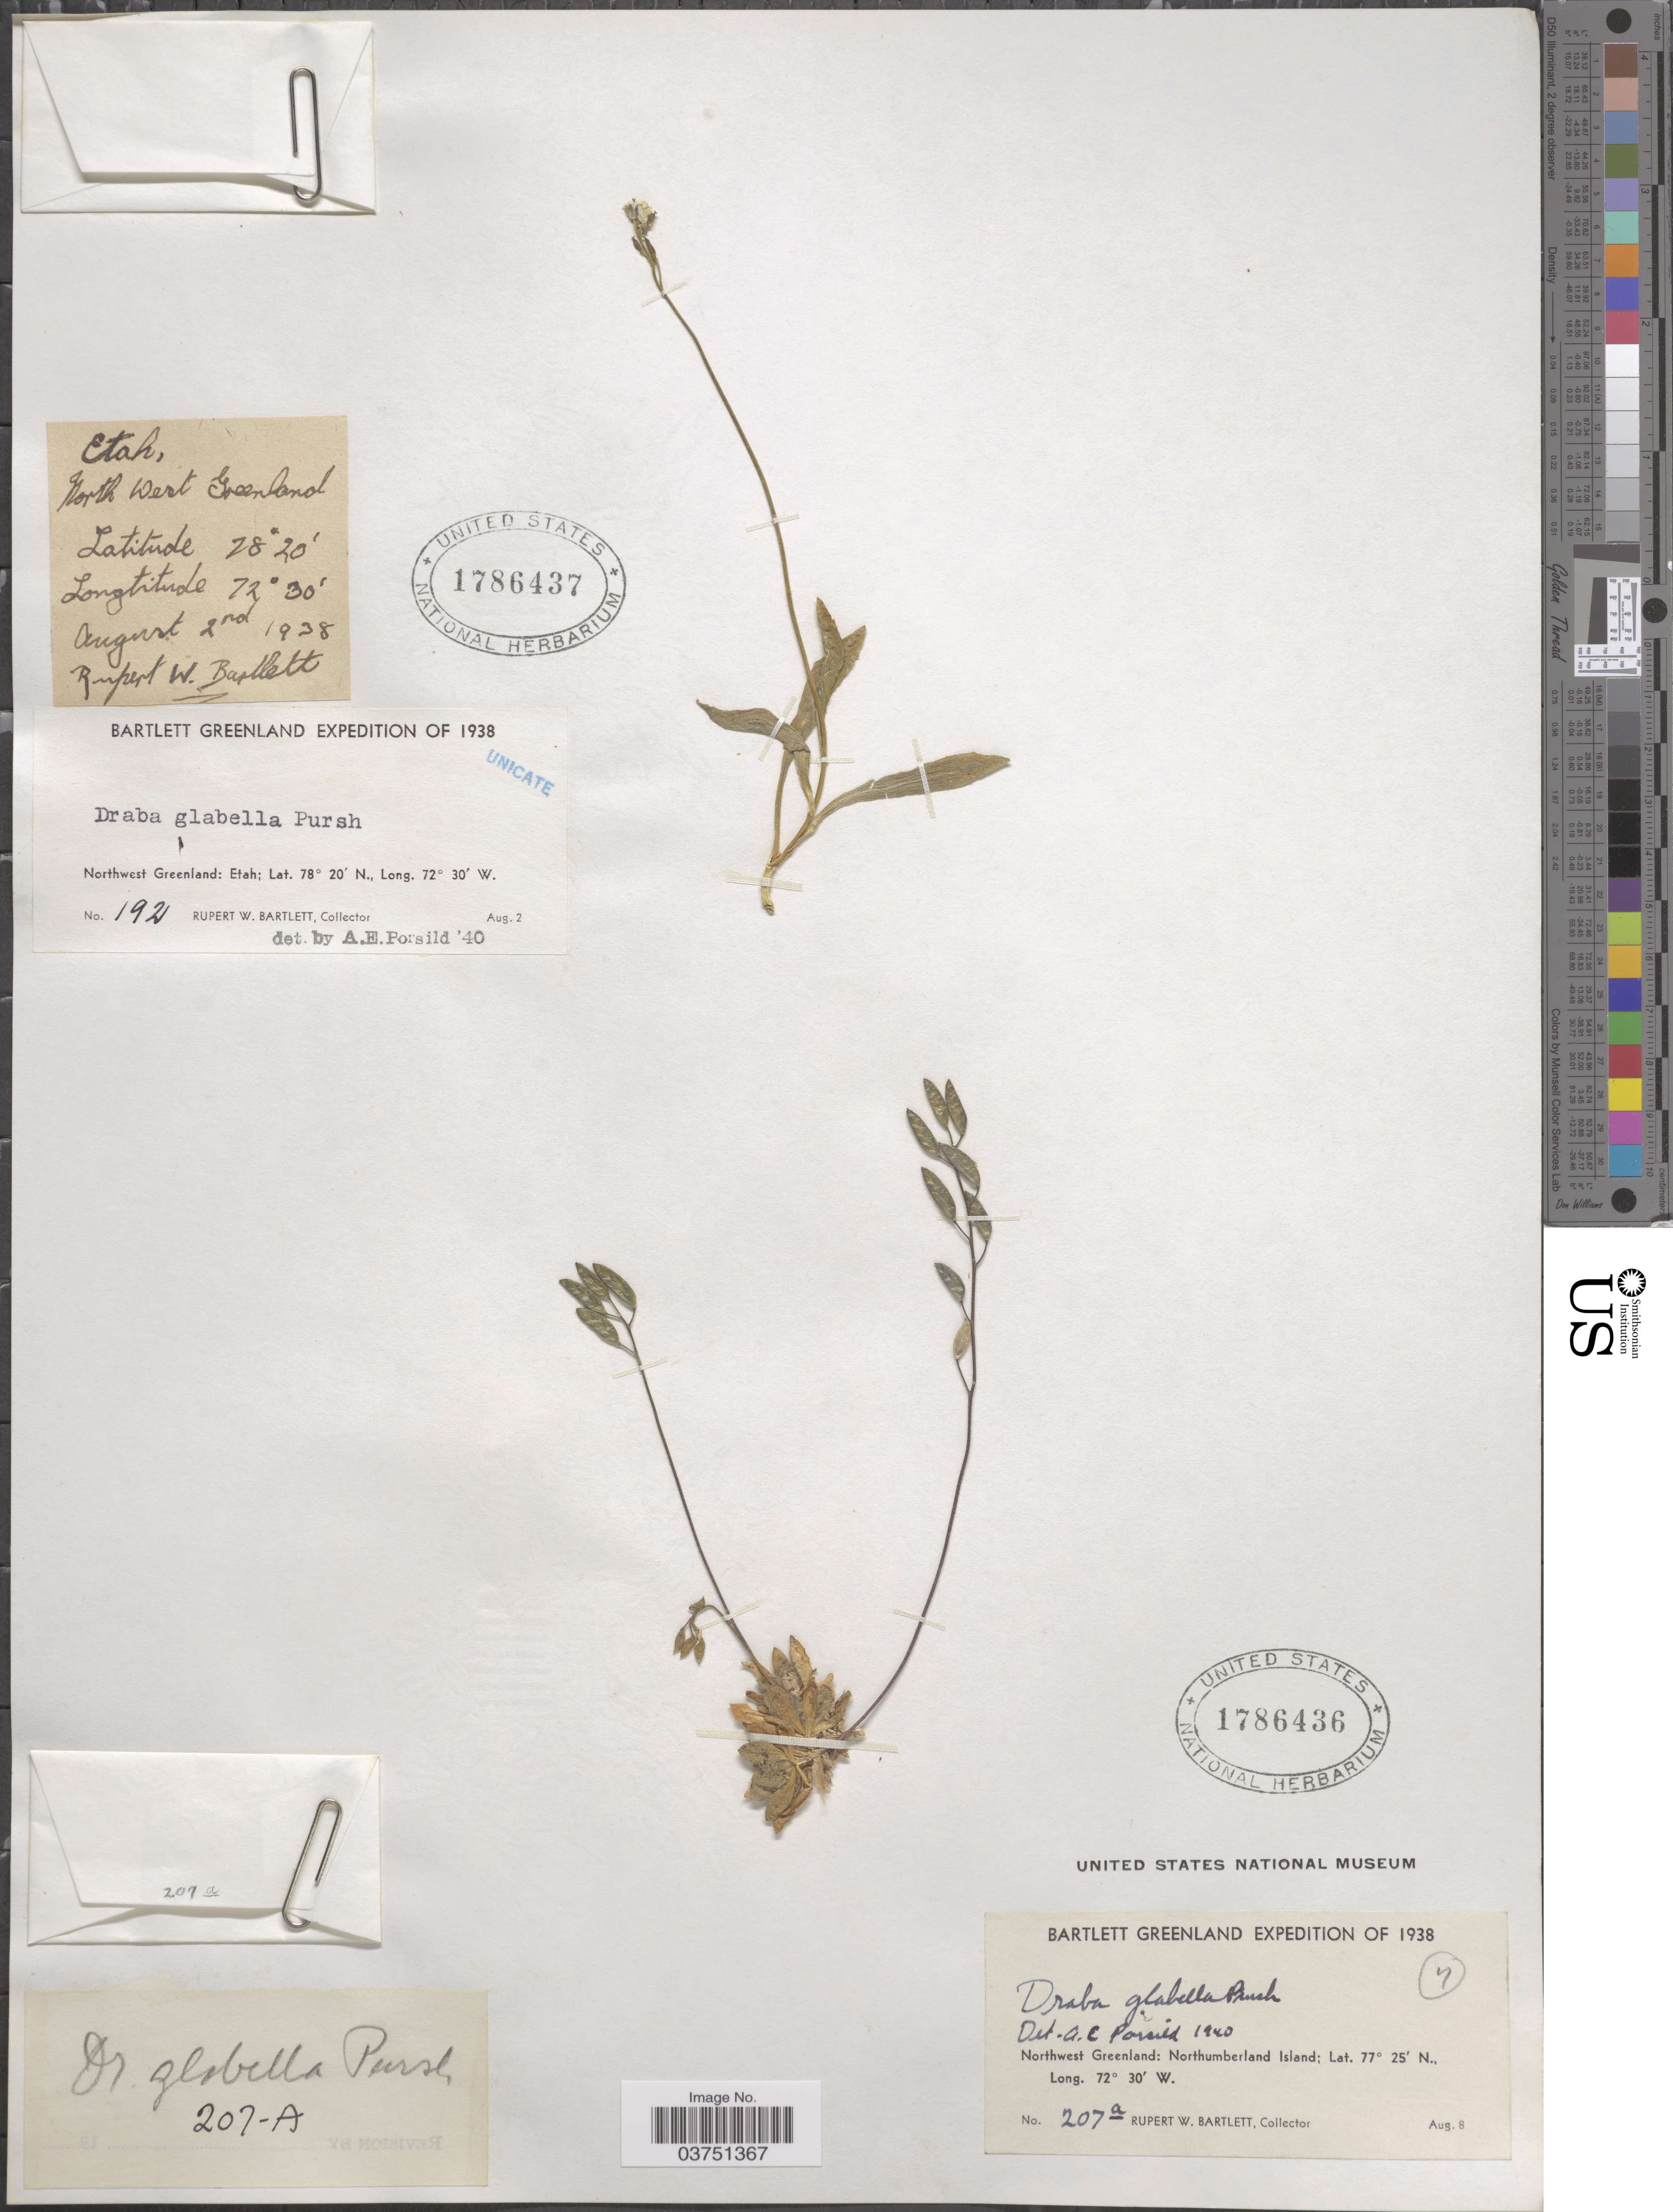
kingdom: Plantae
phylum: Tracheophyta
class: Magnoliopsida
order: Brassicales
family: Brassicaceae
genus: Draba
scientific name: Draba glabella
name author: Pursh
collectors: R. W. Bartlett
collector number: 192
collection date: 1938-08-02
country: Greenland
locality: Northwest Greenland: Etah.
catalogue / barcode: US 1786437